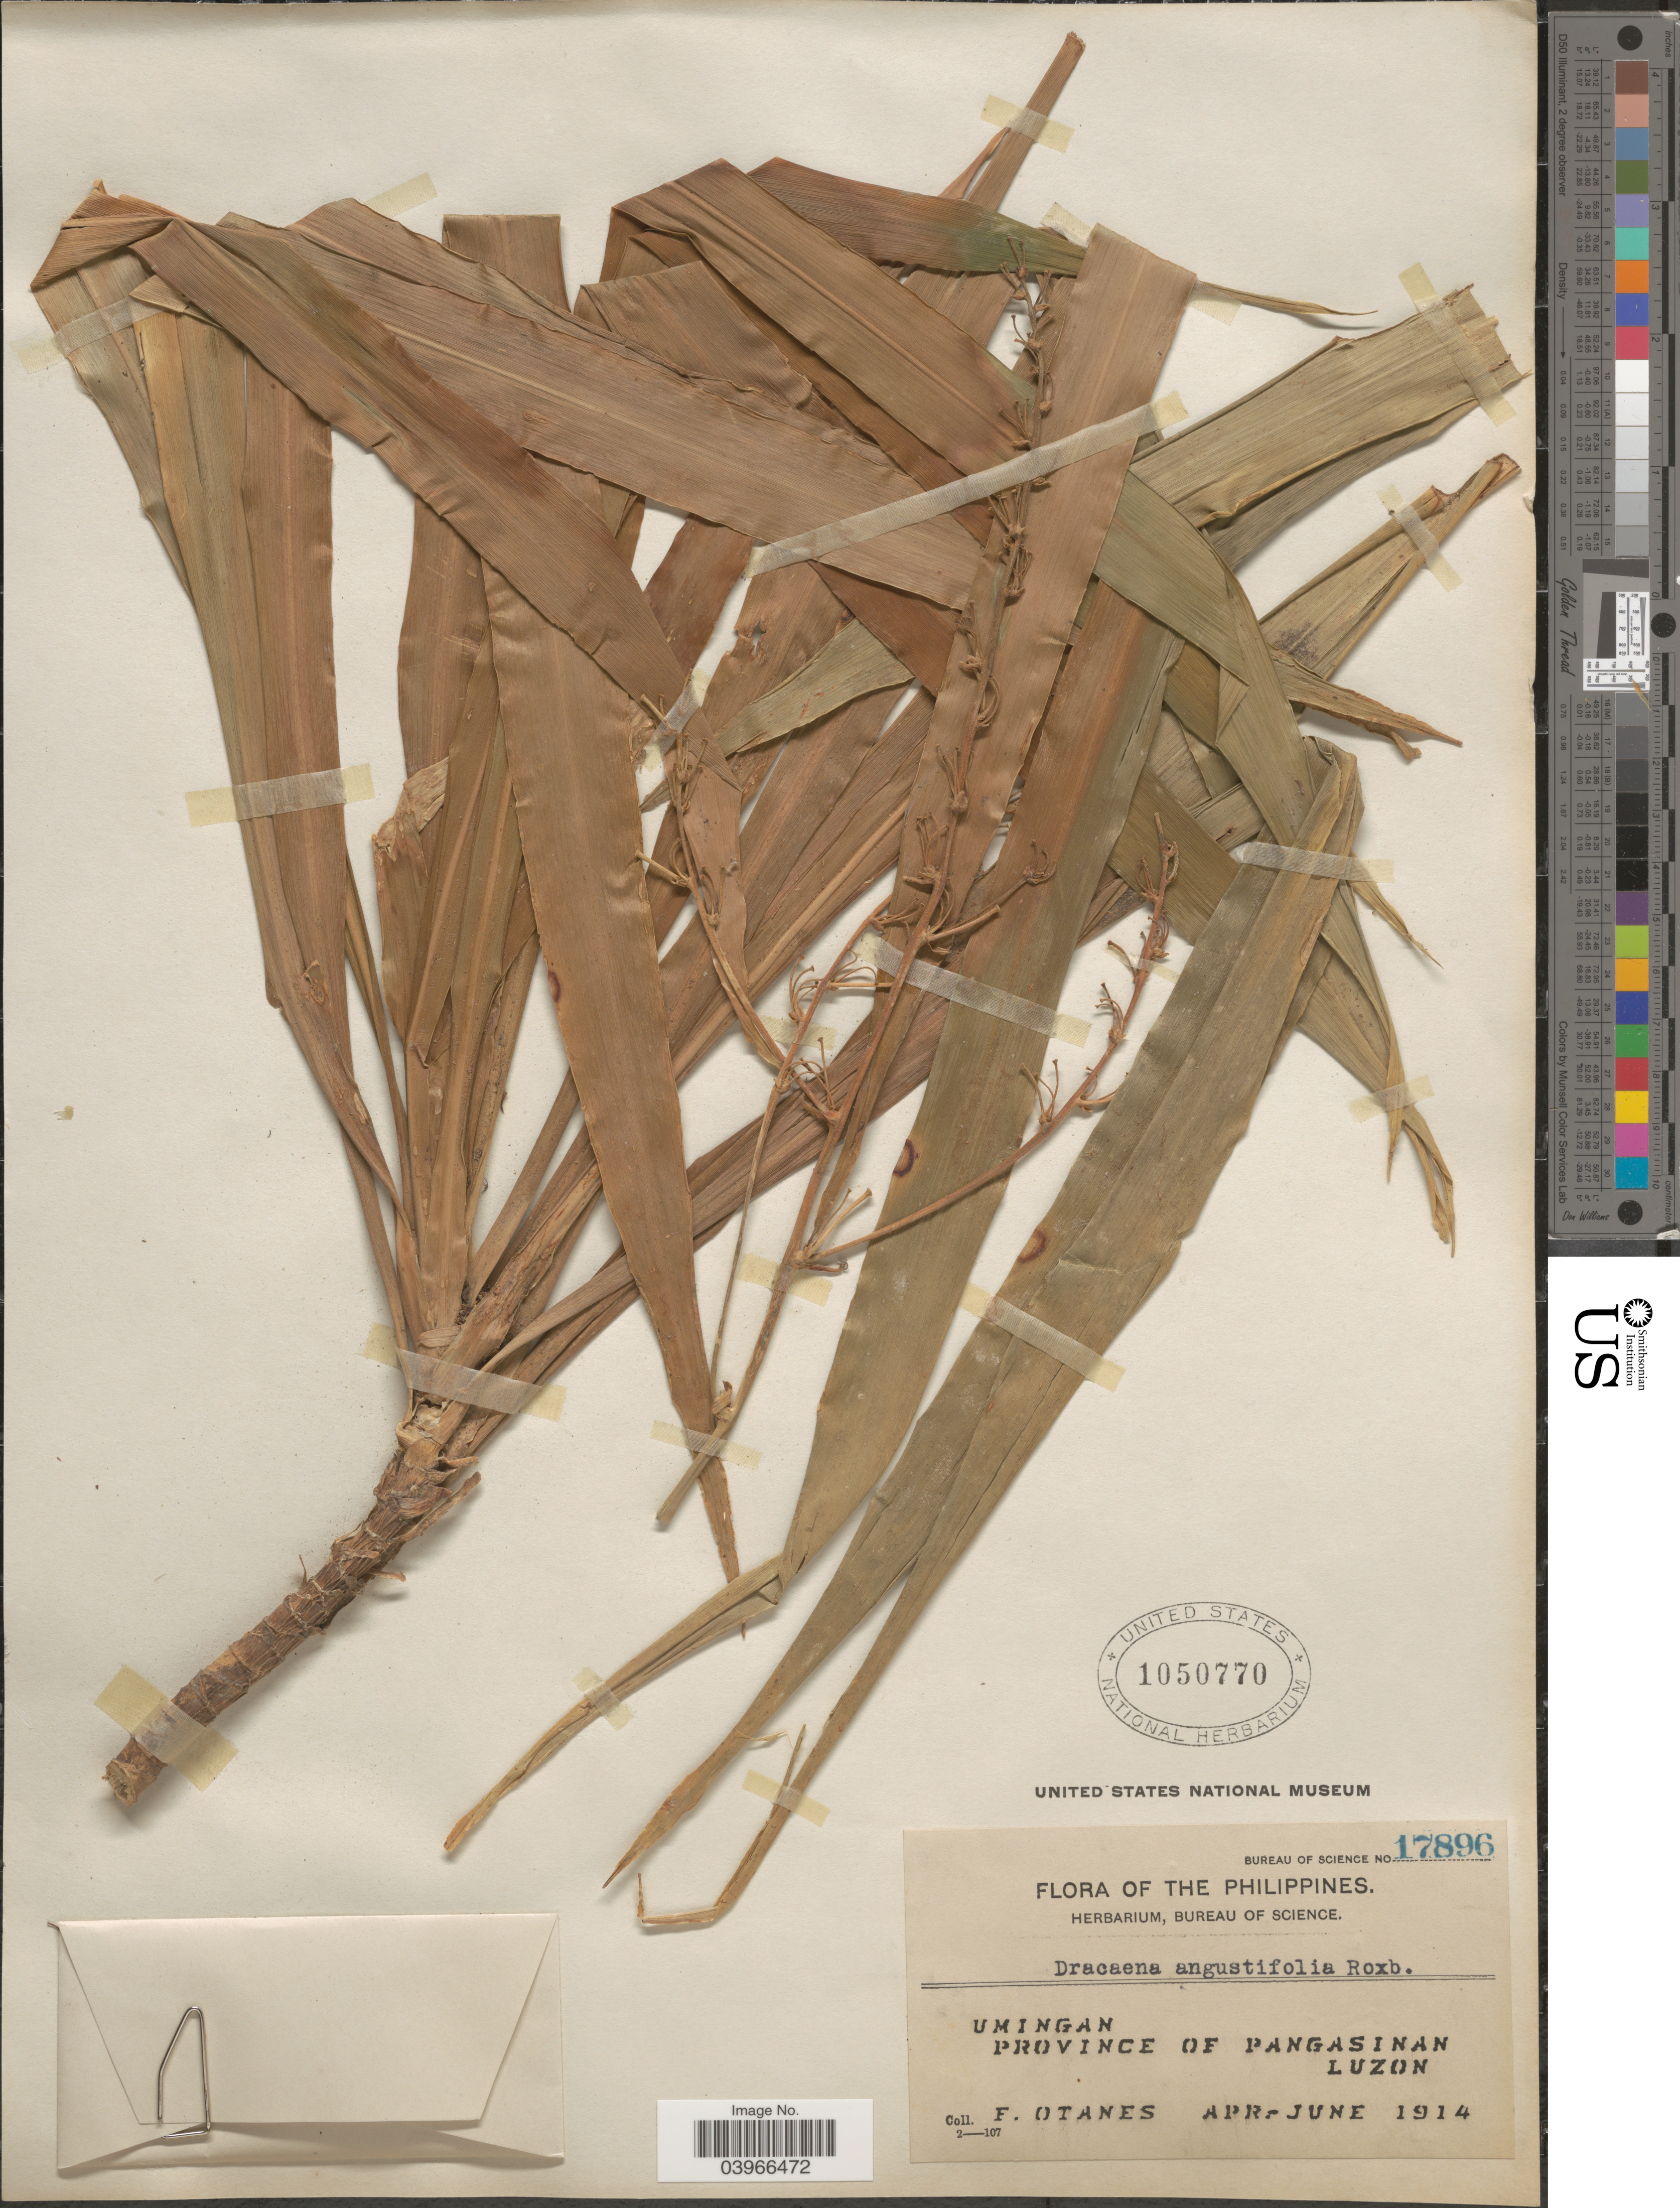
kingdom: Plantae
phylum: Tracheophyta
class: Liliopsida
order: Asparagales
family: Asparagaceae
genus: Dracaena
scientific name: Dracaena angustifolia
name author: (Medik.) Roxb.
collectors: F. Q. Otanes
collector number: Bureau of Science 17896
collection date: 1914-04/1914-06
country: Philippines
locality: Umingan. Province of Pangasinan. Luzon.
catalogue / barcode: US 1050770